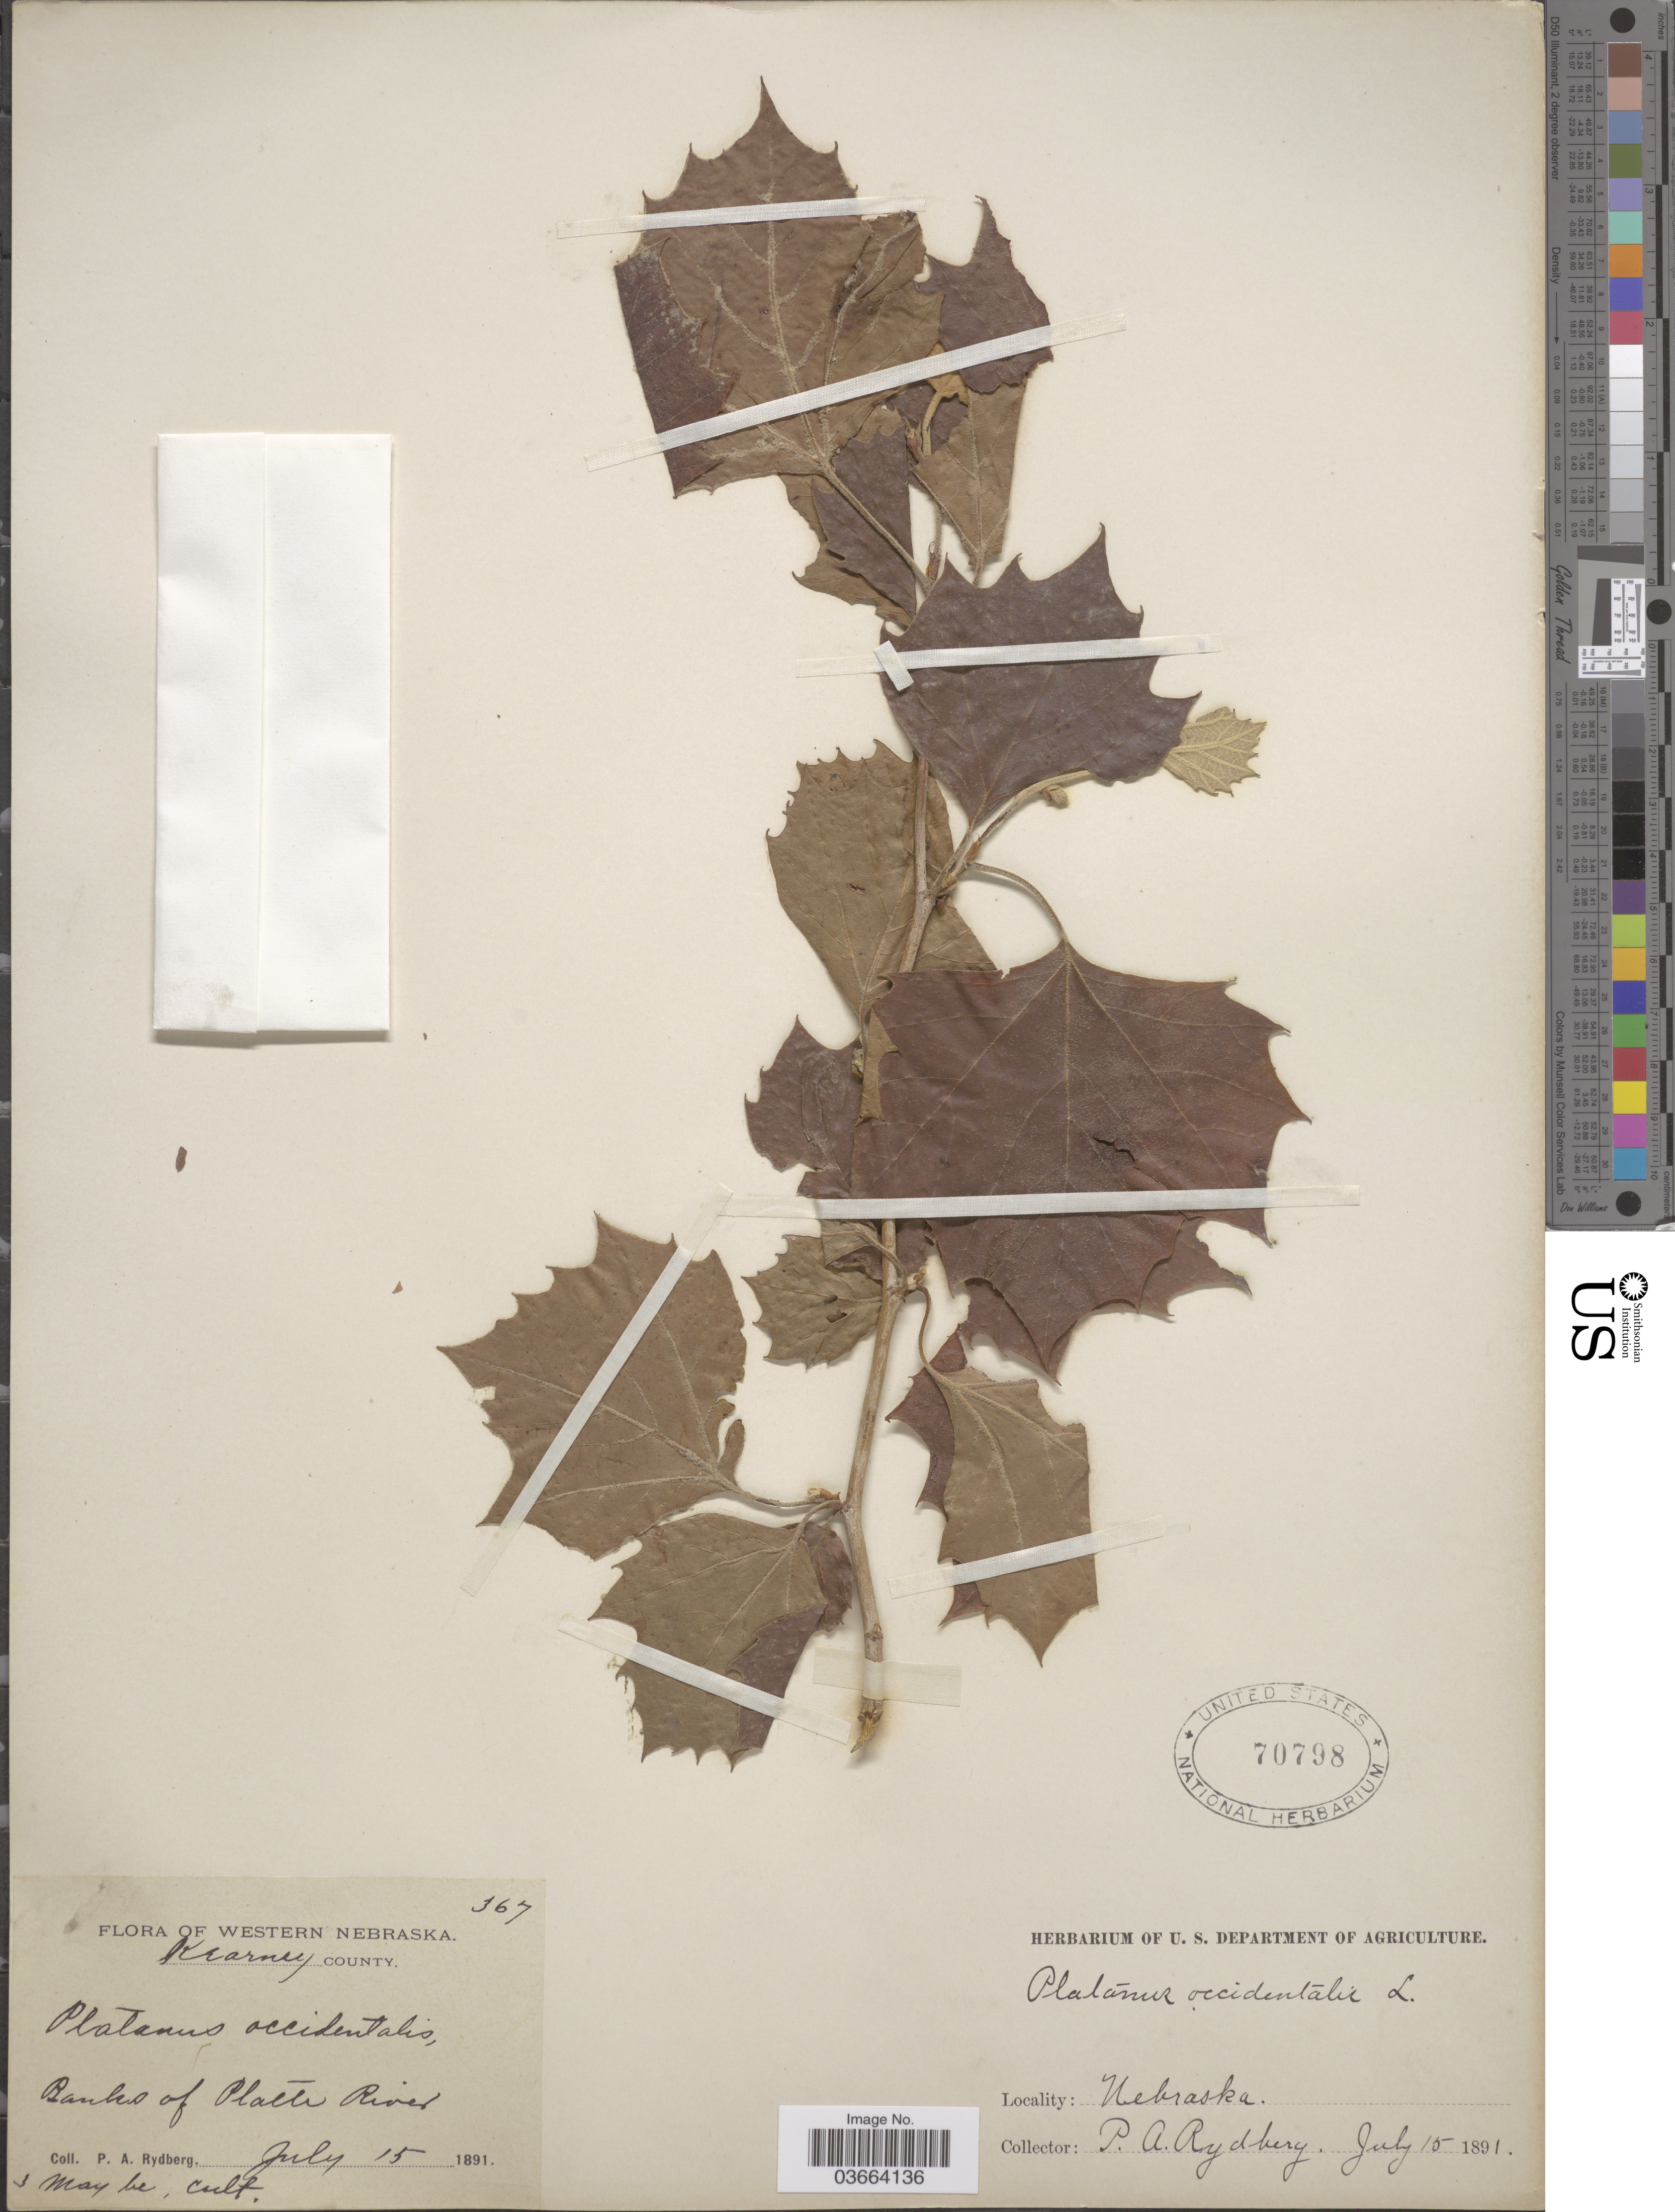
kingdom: Plantae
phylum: Tracheophyta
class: Magnoliopsida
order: Proteales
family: Platanaceae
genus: Platanus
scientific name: Platanus occidentalis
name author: L.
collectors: P. A. Rydberg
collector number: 367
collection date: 1891-07-15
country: United States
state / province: Nebraska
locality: Western Nebraska. Kearney County. Banks of Platte River.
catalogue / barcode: US 70798